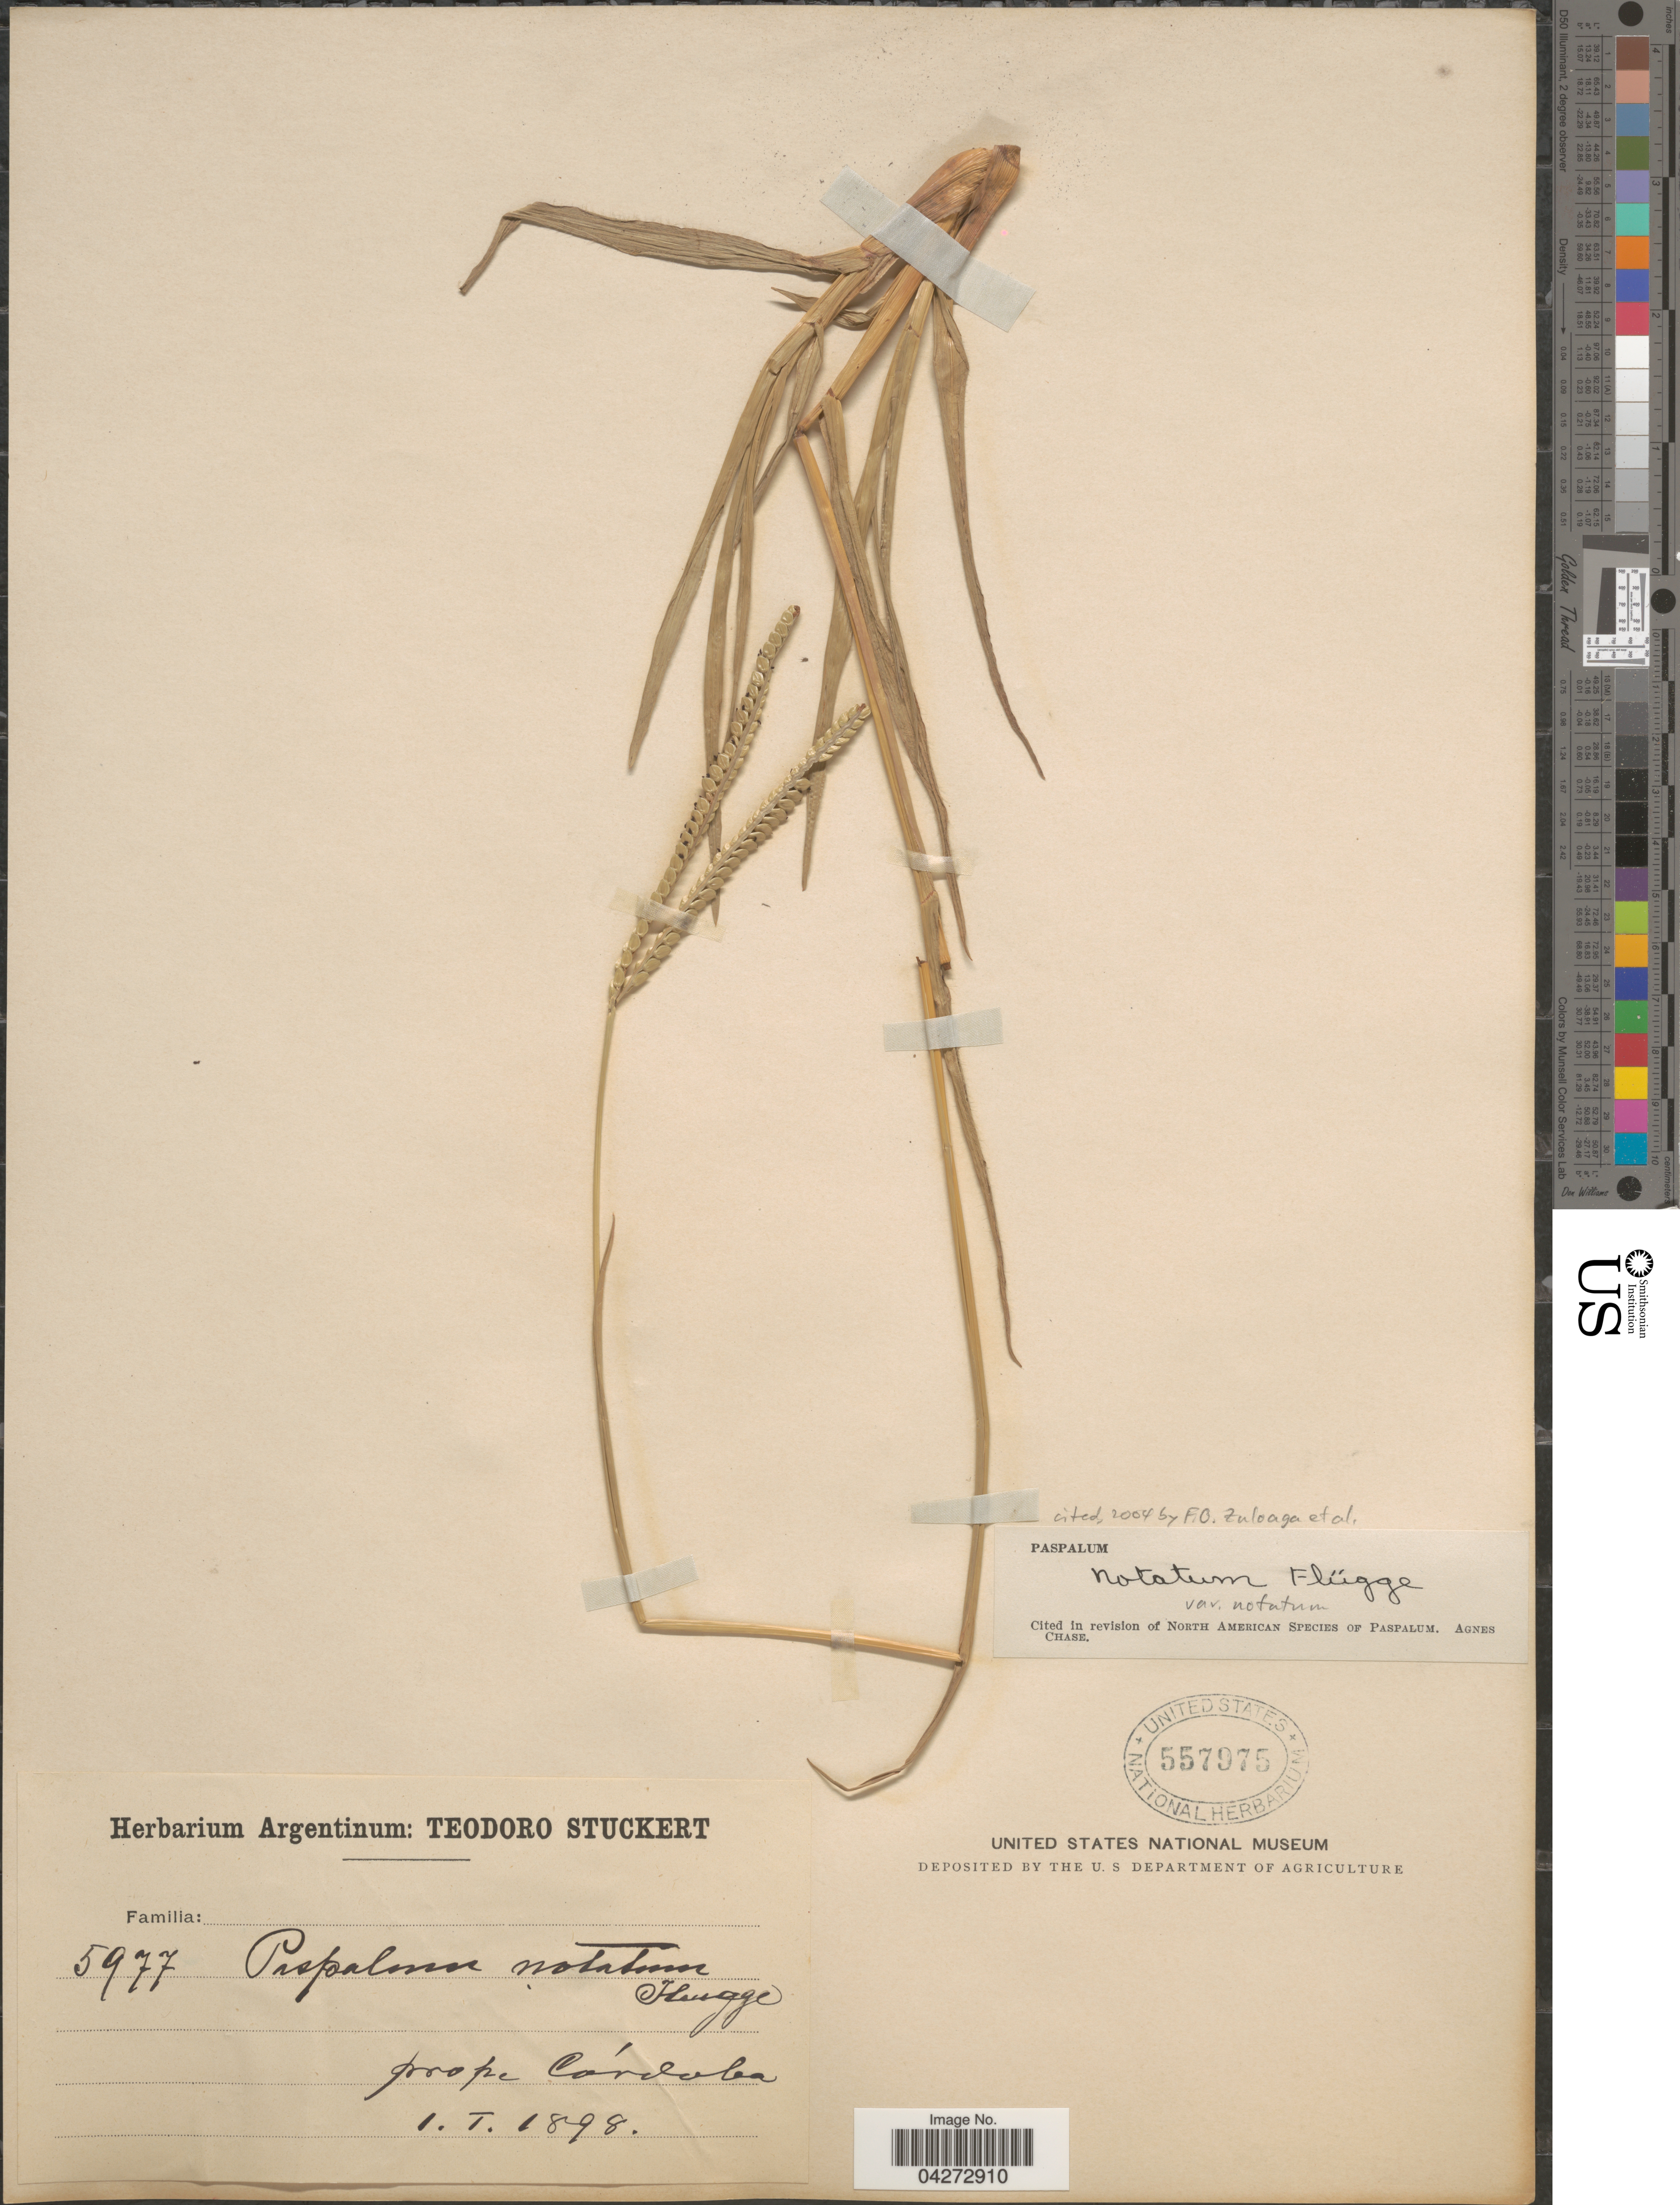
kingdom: Plantae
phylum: Tracheophyta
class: Liliopsida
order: Poales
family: Poaceae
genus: Paspalum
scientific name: Paspalum notatum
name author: Flüggé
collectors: T. Stuckert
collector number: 5977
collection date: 1898-01-01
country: Argentina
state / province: Cordoba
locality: Prope Córdoba.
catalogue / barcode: US 557975